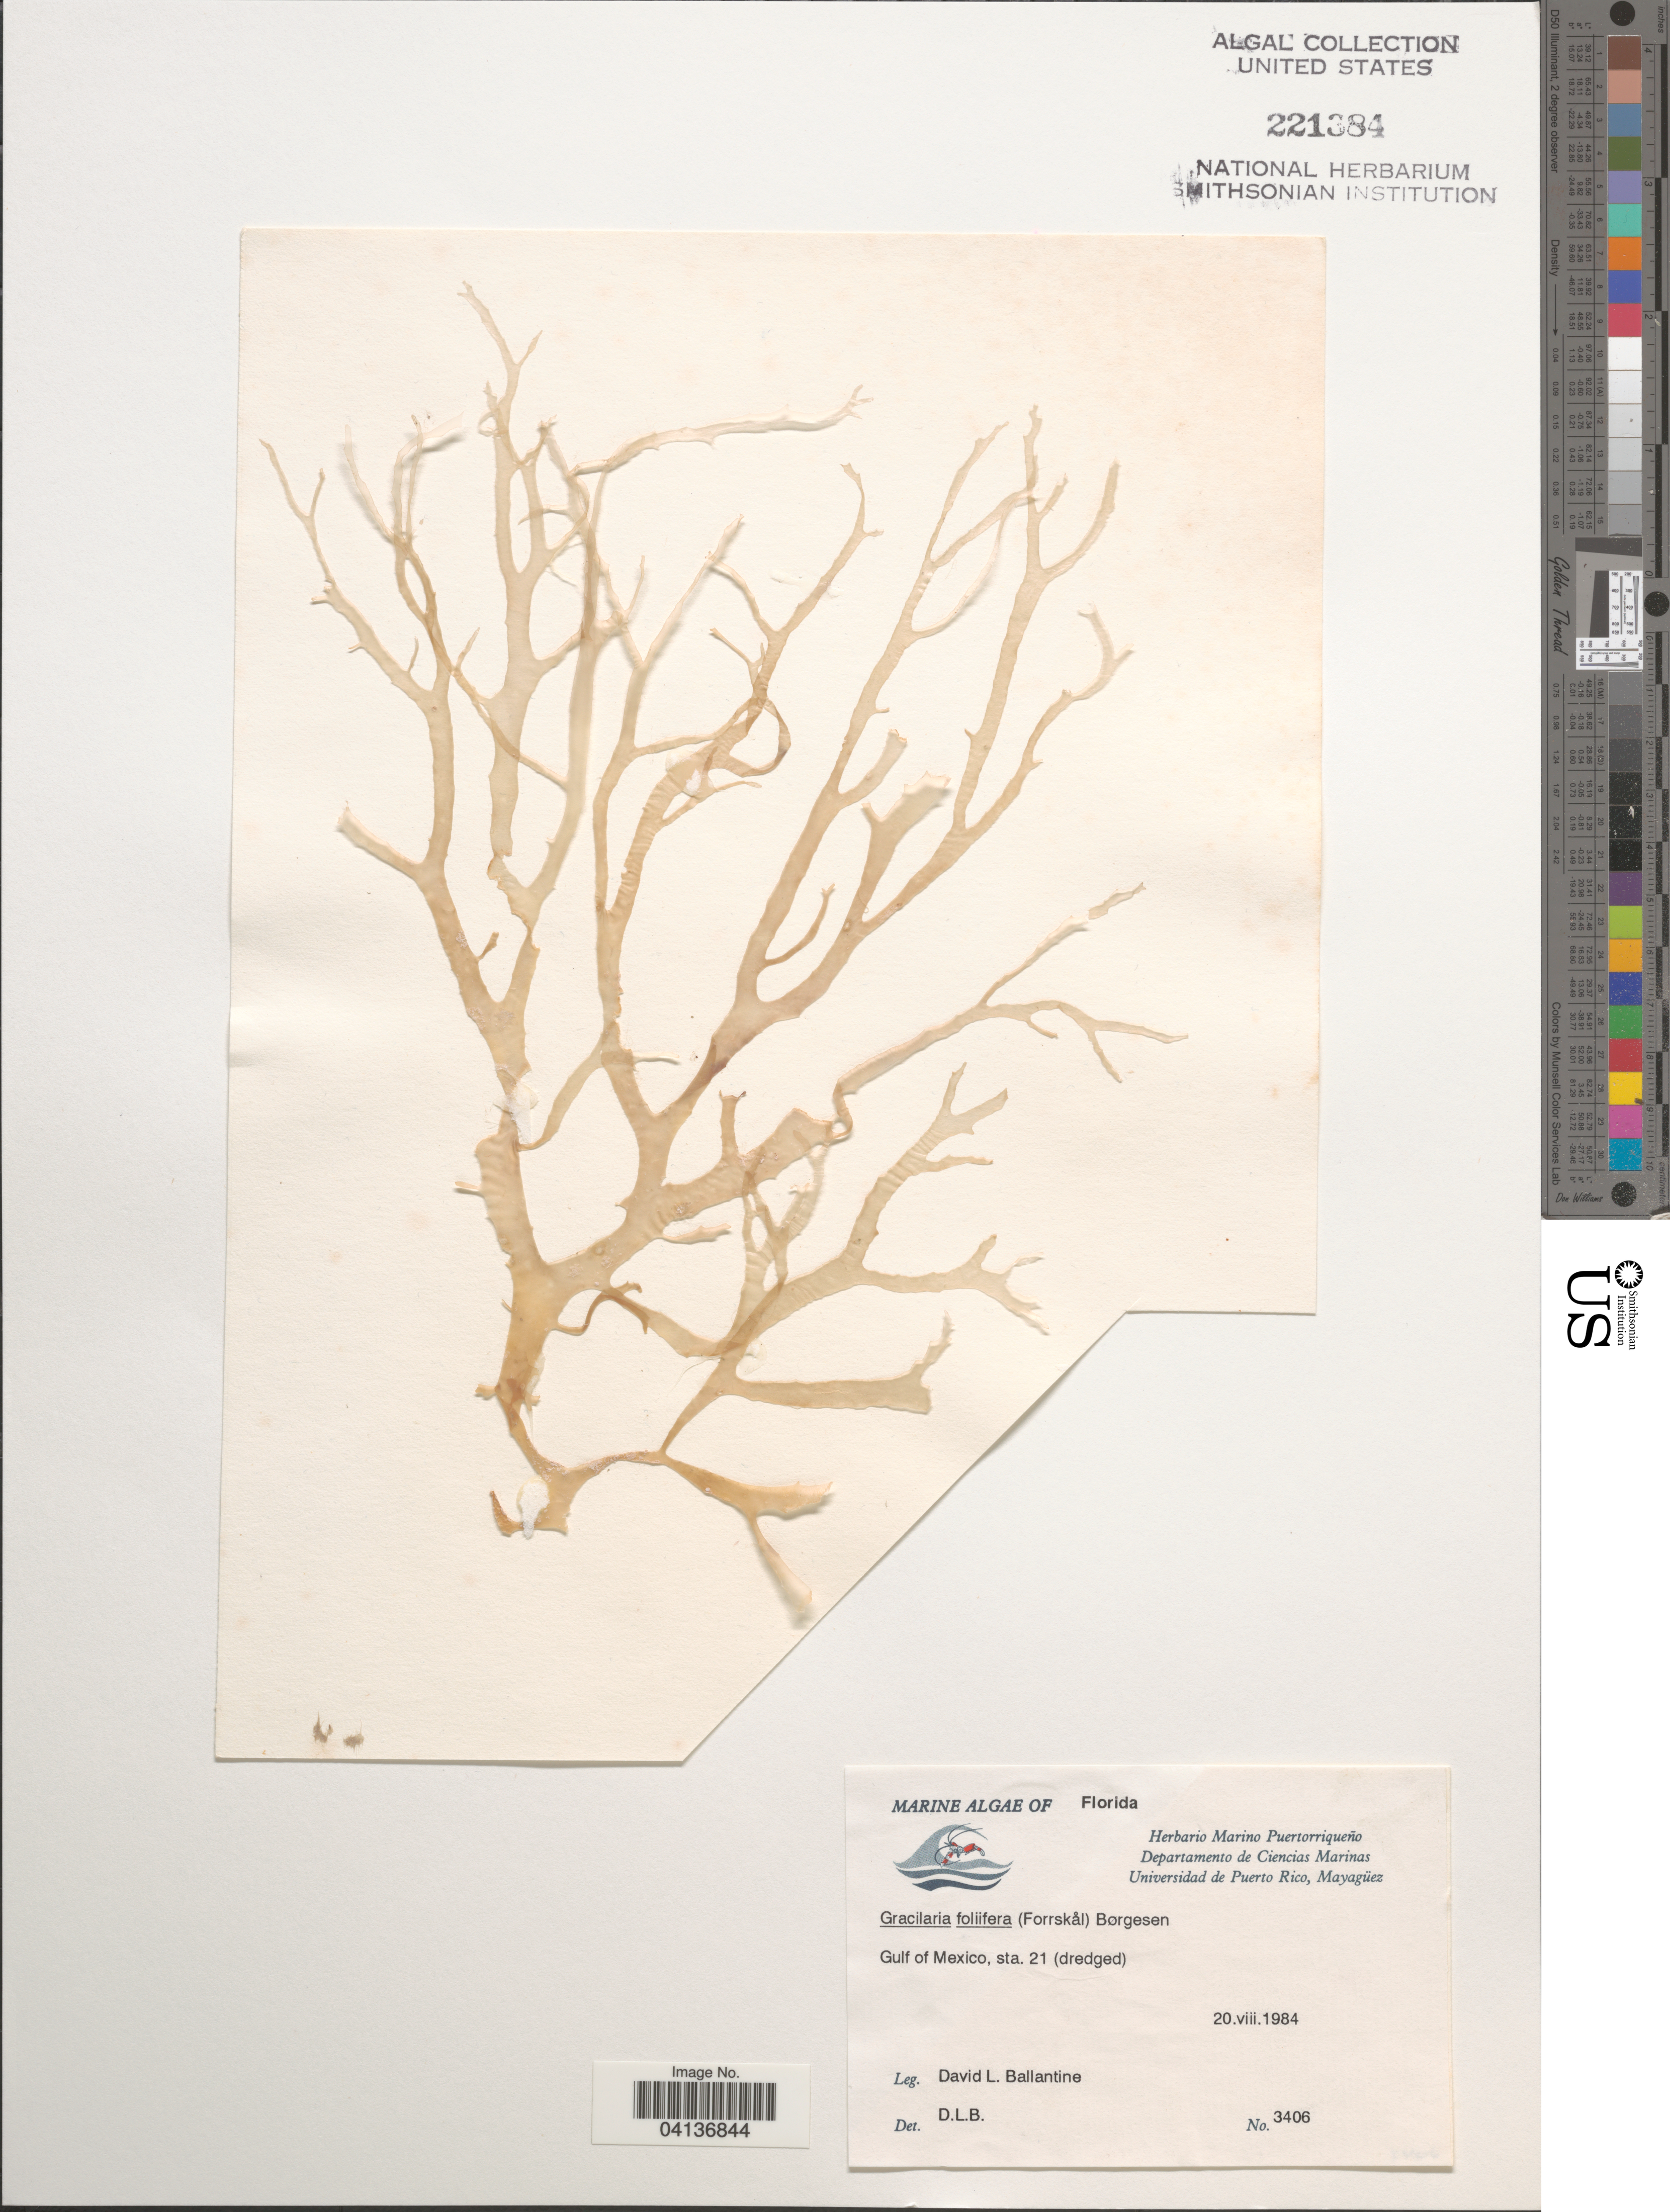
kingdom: Plantae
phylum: Rhodophyta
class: Florideophyceae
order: Gracilariales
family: Gracilariaceae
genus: Gracilaria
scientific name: Gracilaria foliifera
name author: (Forssk.) Børgesen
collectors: D.L. Ballantine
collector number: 3406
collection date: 1984-08-20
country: United States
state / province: Florida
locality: Gulf of Mexico, sta. 21 (dredged).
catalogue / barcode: US 221384